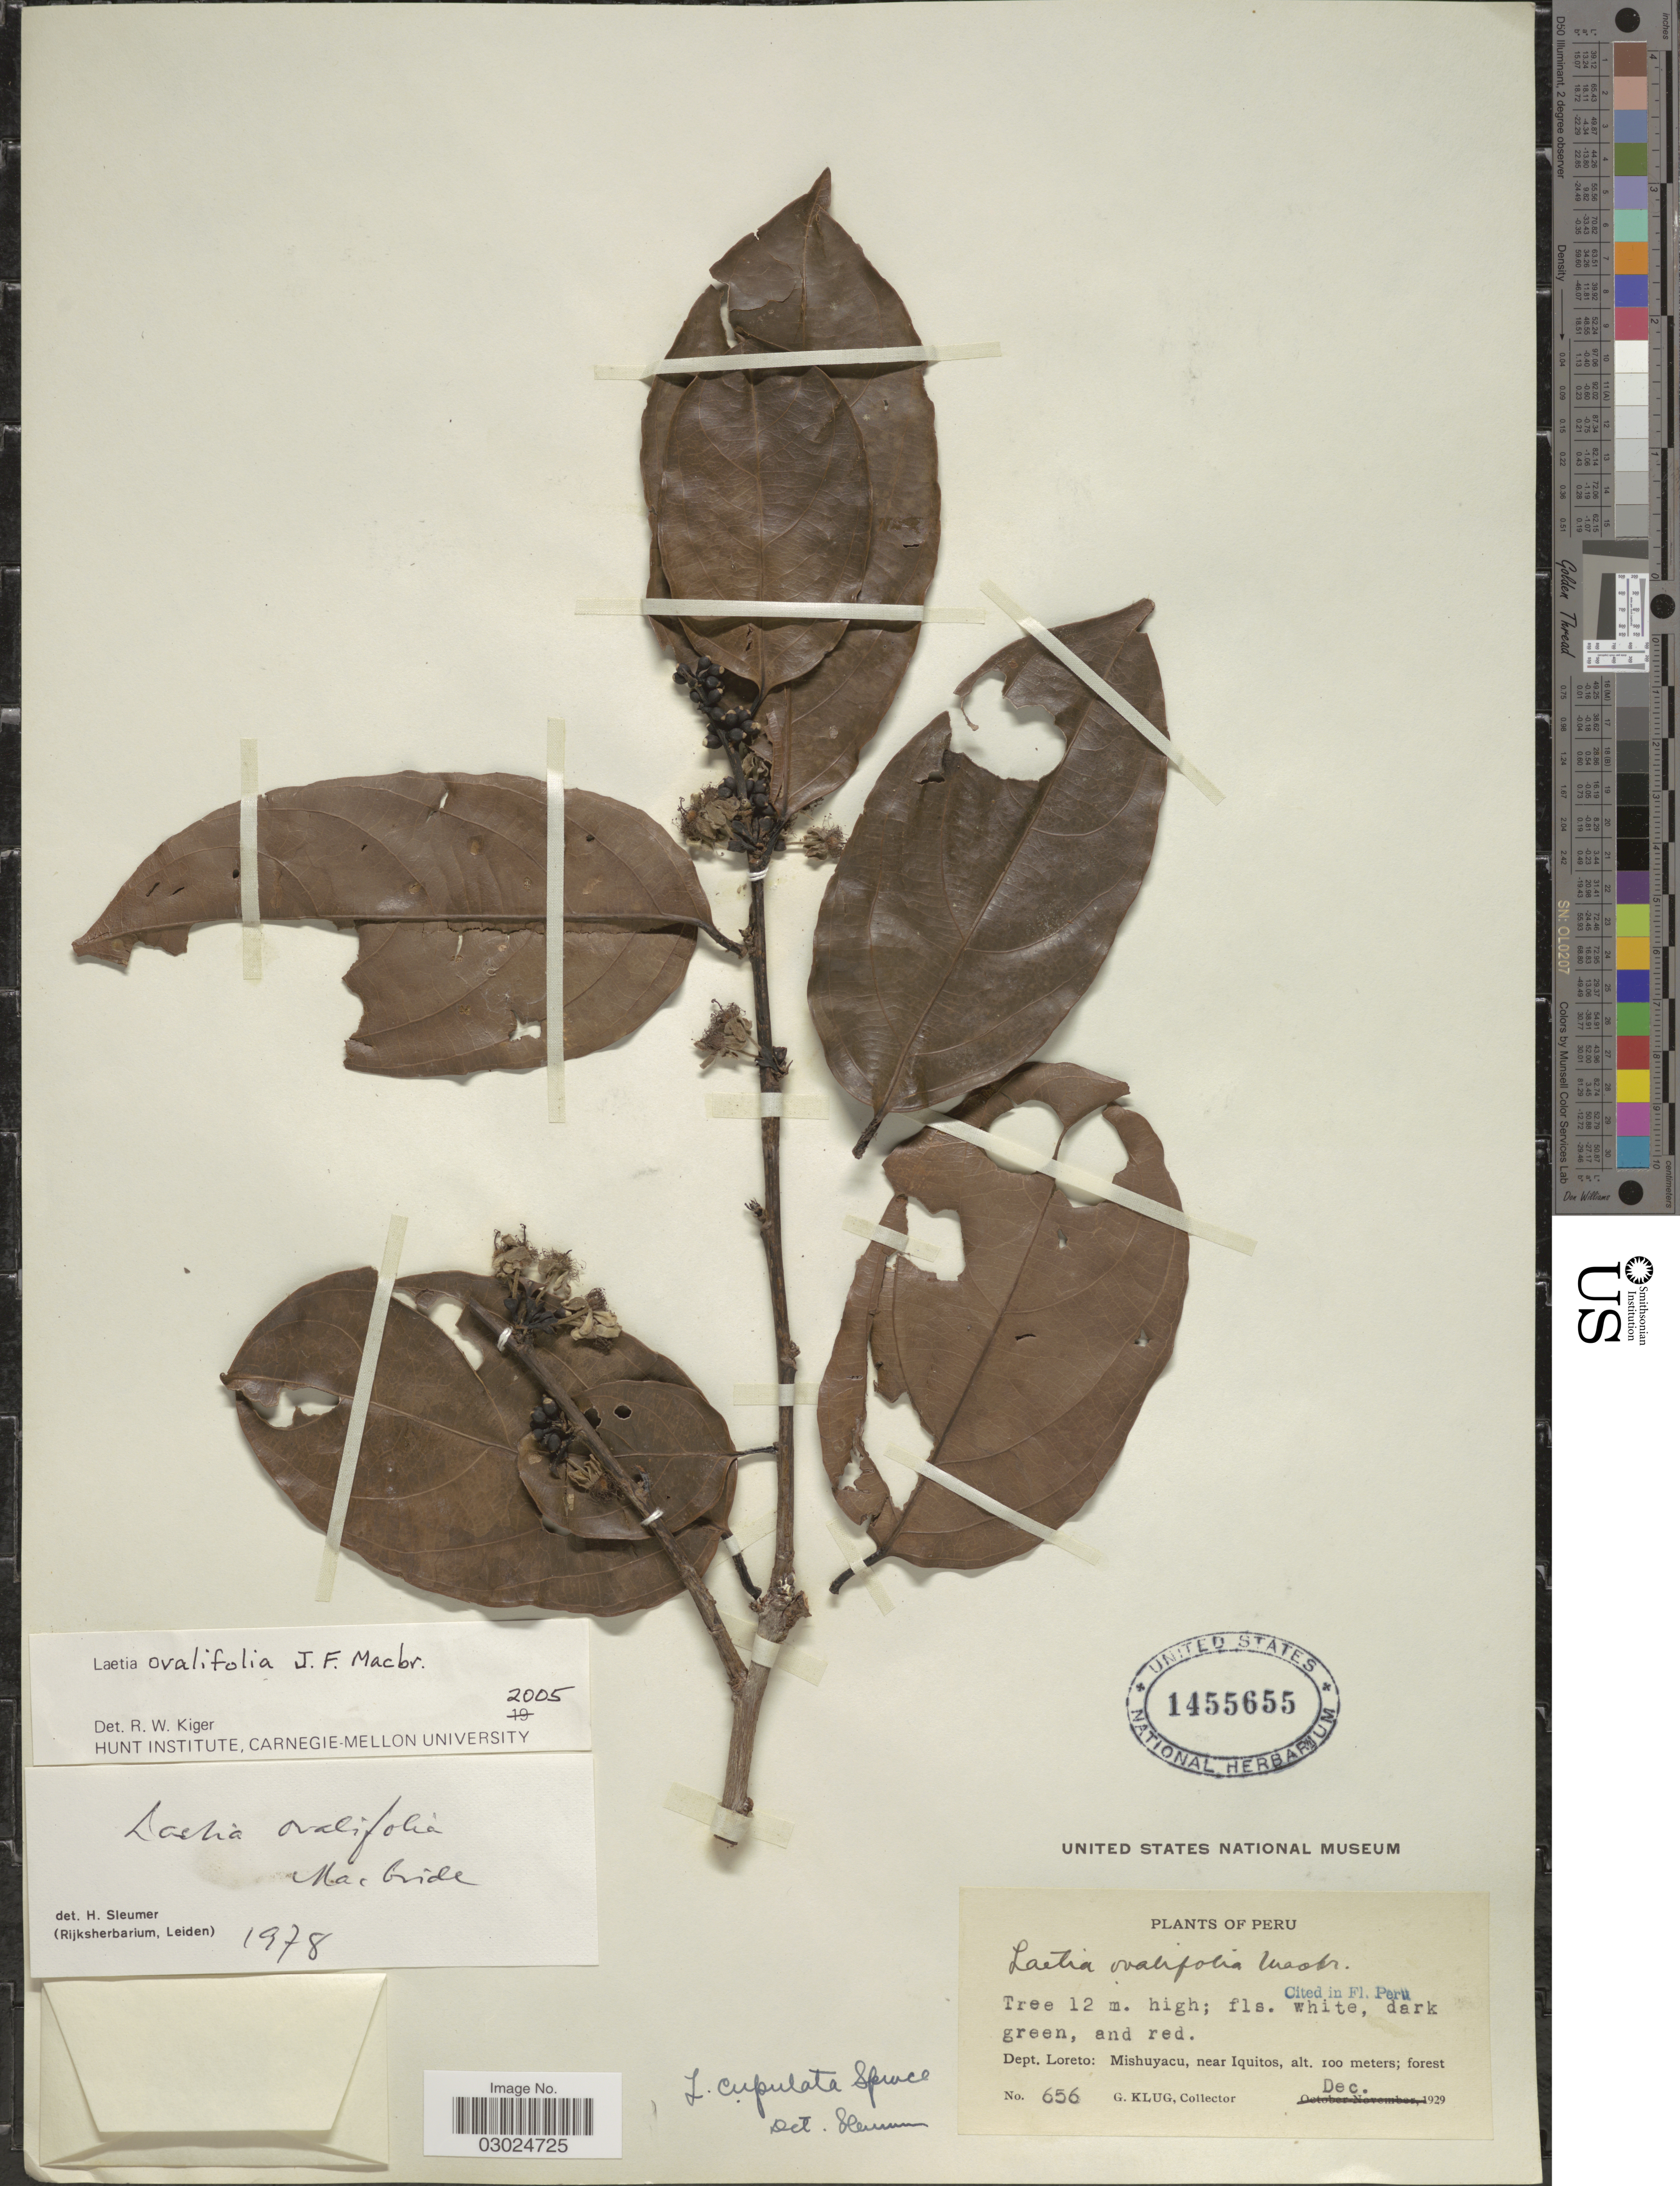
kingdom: Plantae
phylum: Tracheophyta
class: Magnoliopsida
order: Malpighiales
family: Salicaceae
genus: Irenodendron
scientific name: Irenodendron ovalifolium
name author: (J.F. Macbr.) M.H. Alford & Dement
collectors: G. Klug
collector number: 656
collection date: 1929-12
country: Peru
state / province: Loreto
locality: Dept. Loreto: Mishuyacu, near Iquitos.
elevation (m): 100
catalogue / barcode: US 1455655